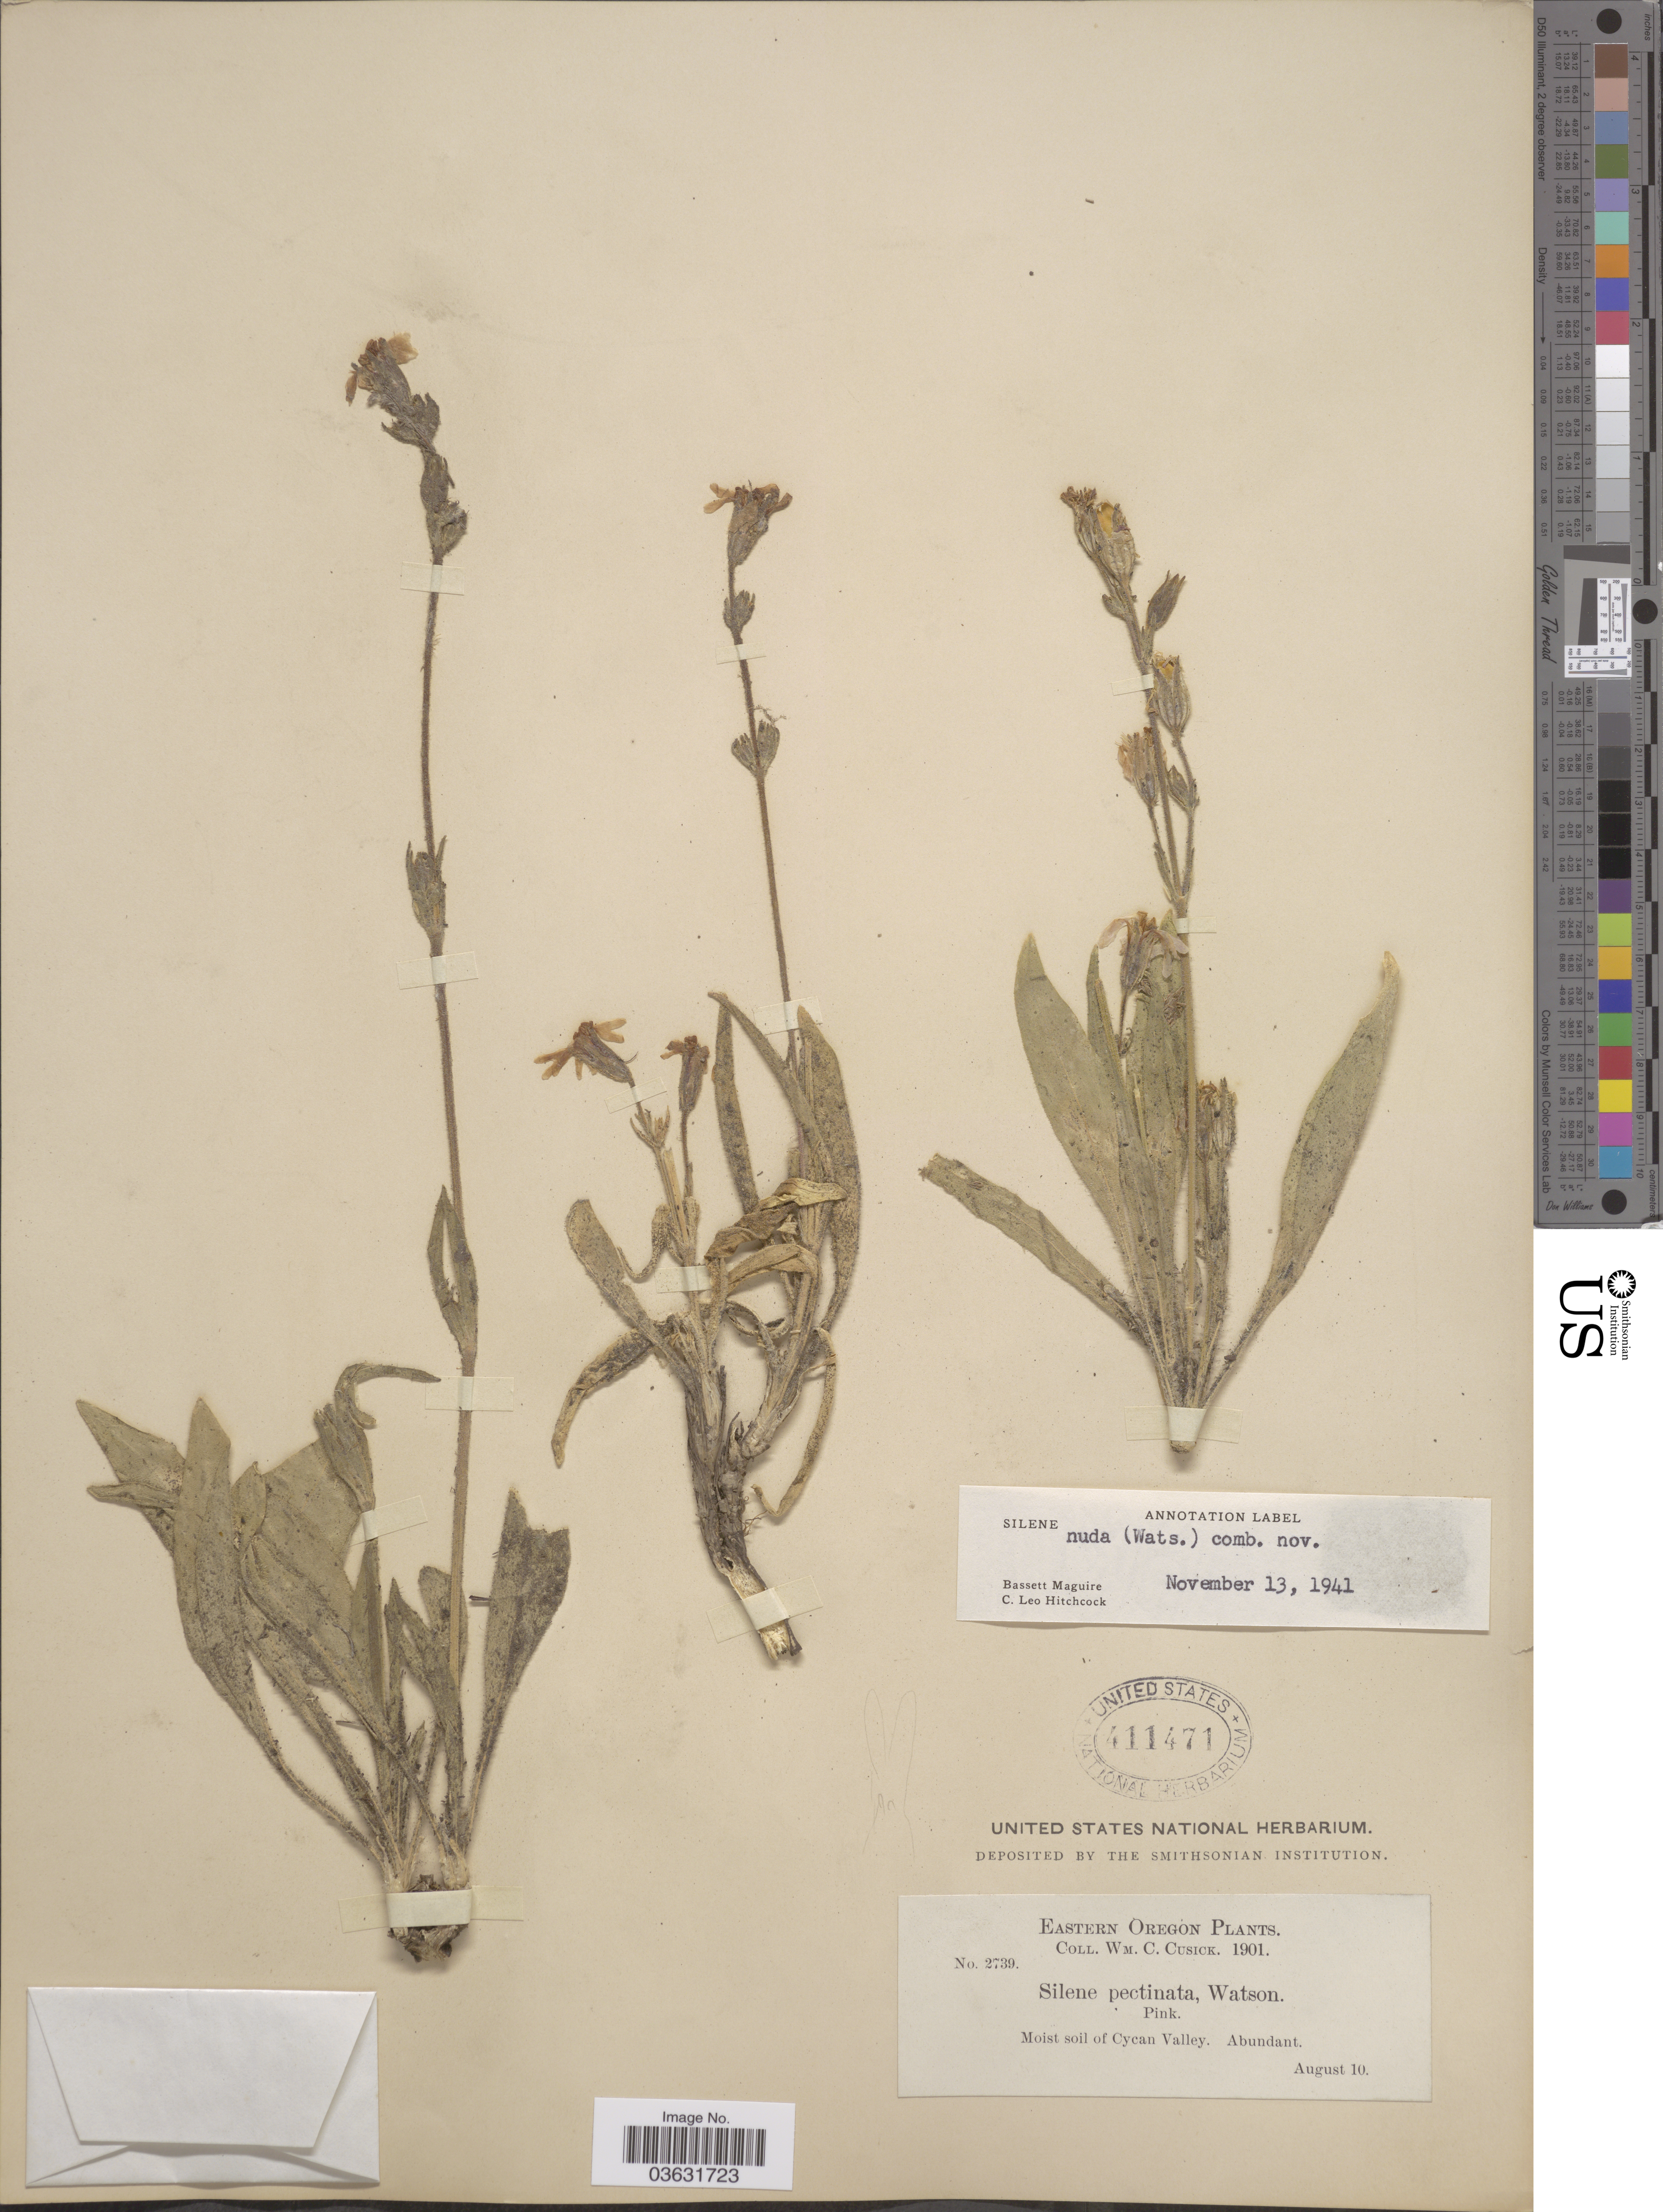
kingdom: Plantae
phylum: Tracheophyta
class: Magnoliopsida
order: Caryophyllales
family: Caryophyllaceae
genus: Silene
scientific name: Silene nuda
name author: (S. Watson) C.L. Hitchc. & Maguire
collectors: W. C. Cusick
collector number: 2739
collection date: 1901-08-10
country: United States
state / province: Oregon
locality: Eastern Oregon. Cycan Valley.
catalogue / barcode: US 411471